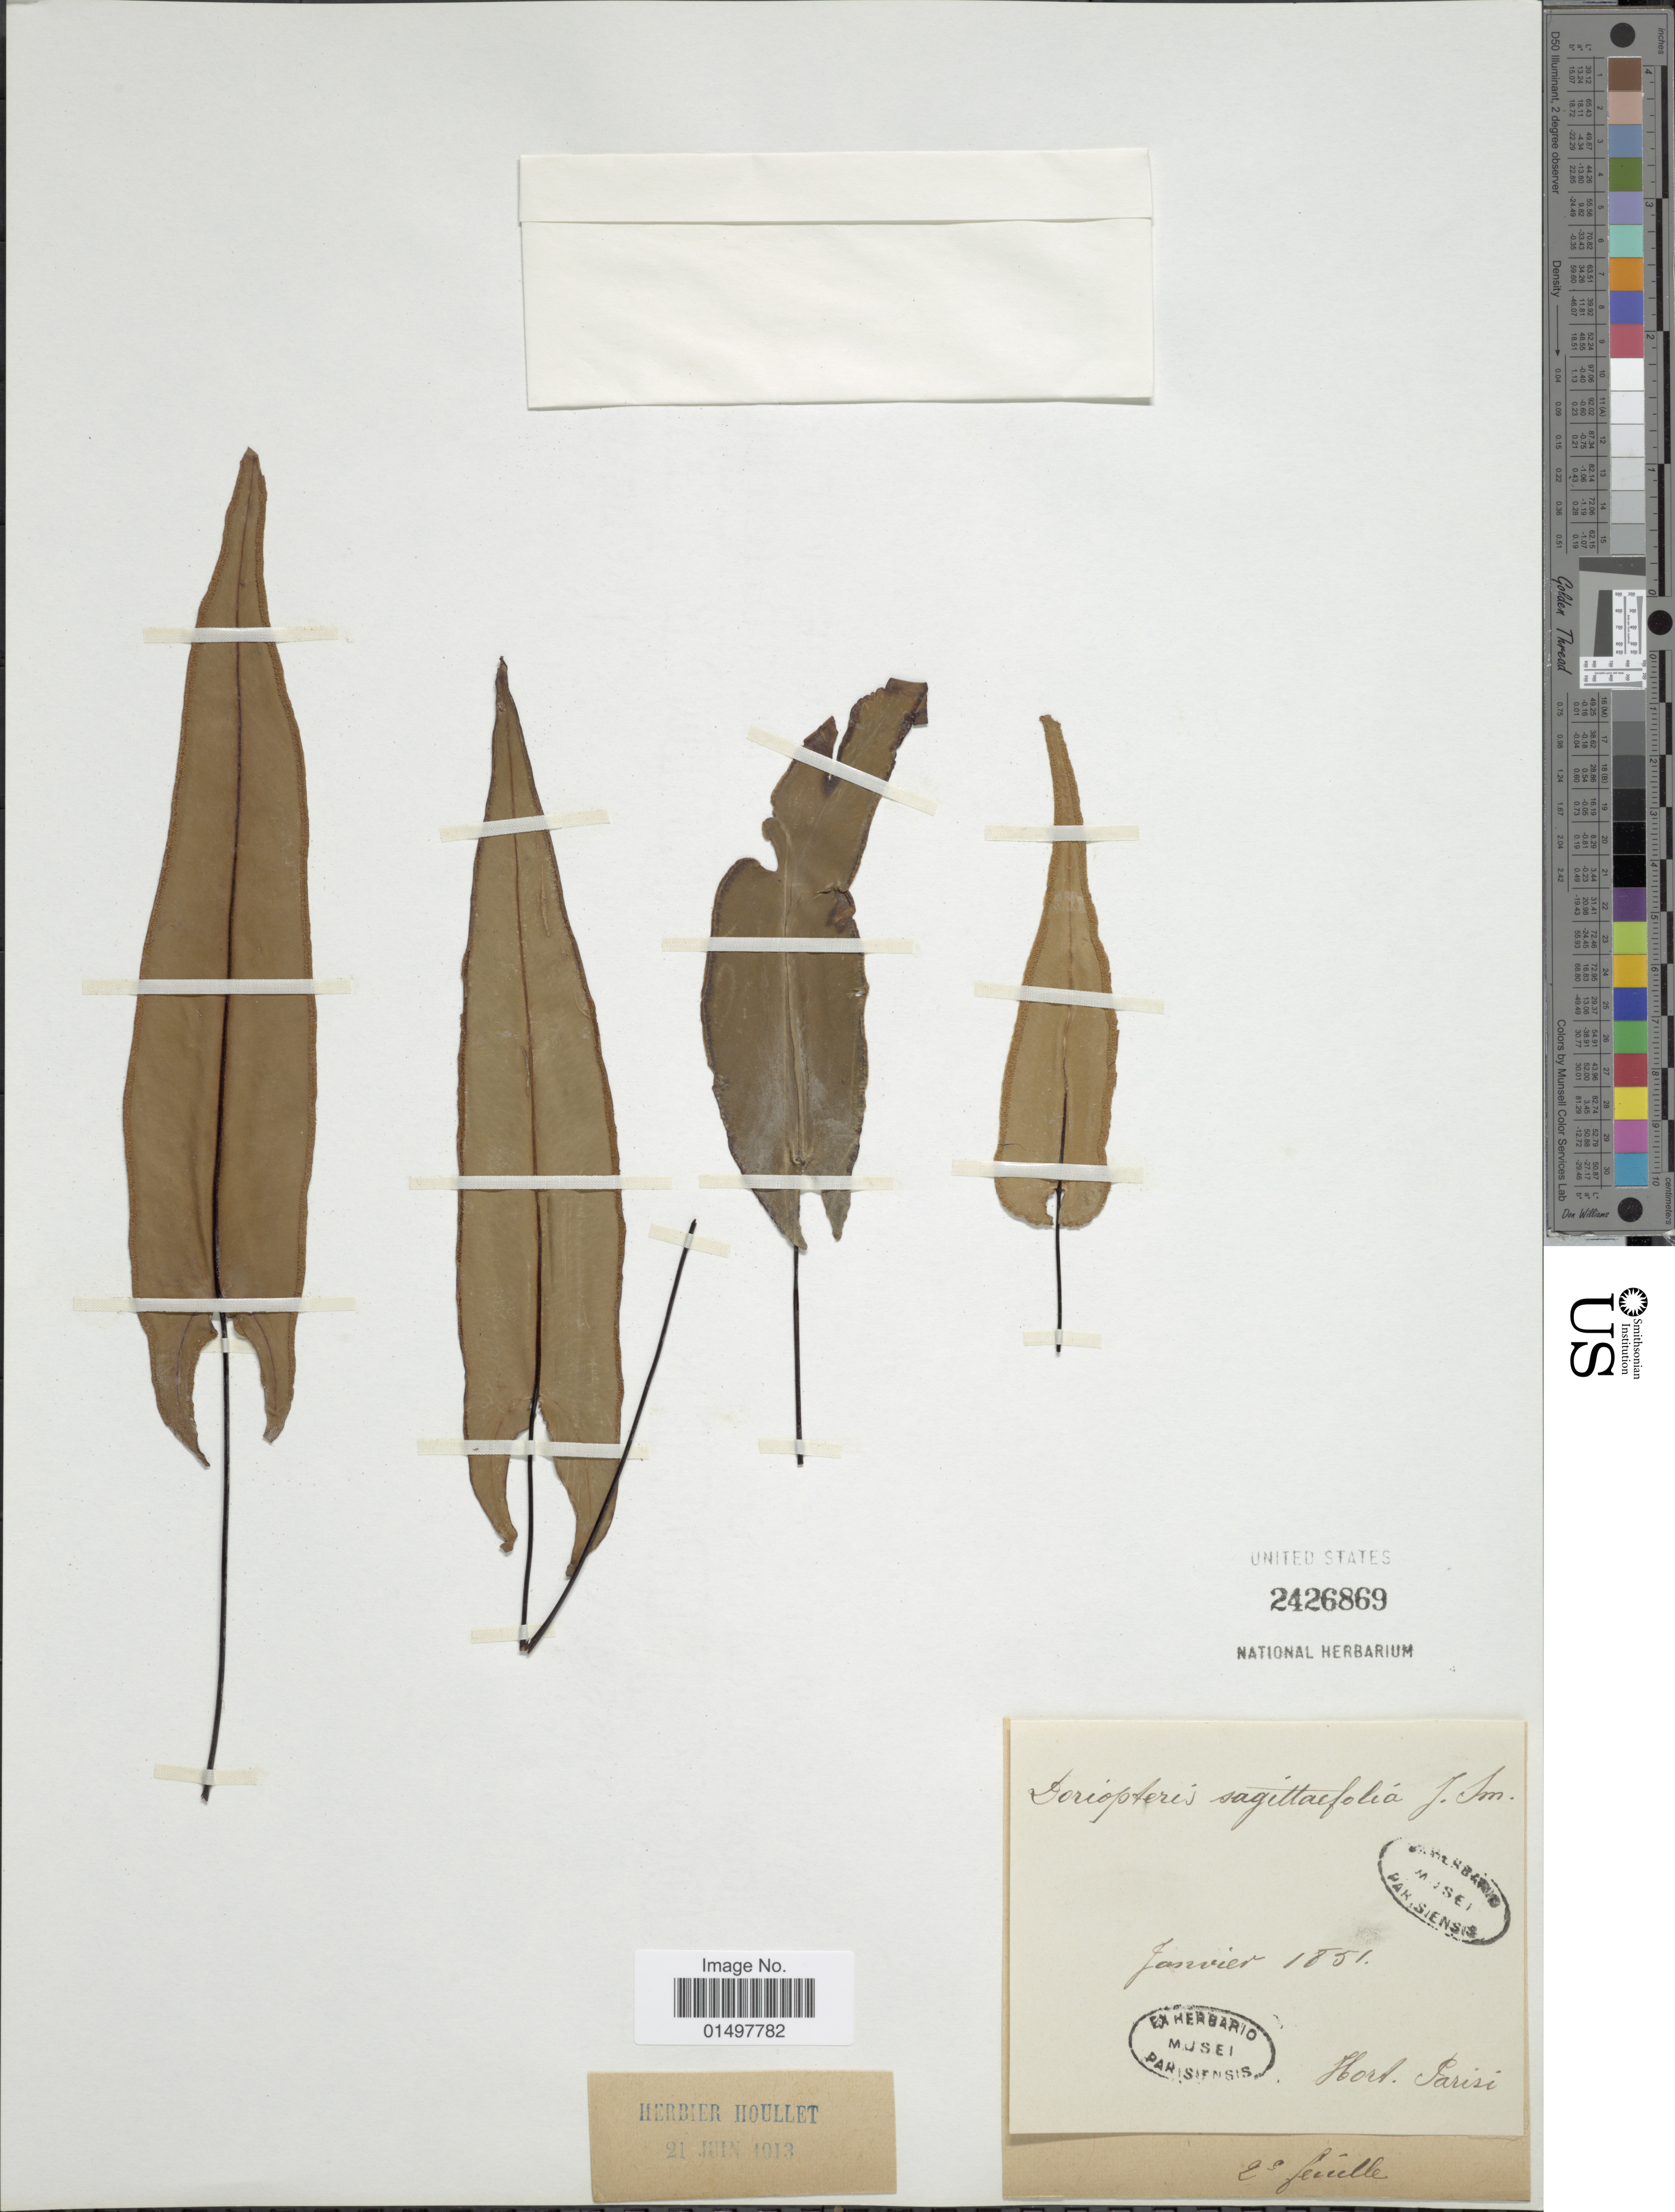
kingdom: Plantae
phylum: Tracheophyta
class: Polypodiopsida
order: Polypodiales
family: Pteridaceae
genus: Doryopteris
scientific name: Doryopteris sagittifolia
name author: J. Sm.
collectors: ex herb. Mus. Paris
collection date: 1851-01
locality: Hort. Parisi.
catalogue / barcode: US 2426869